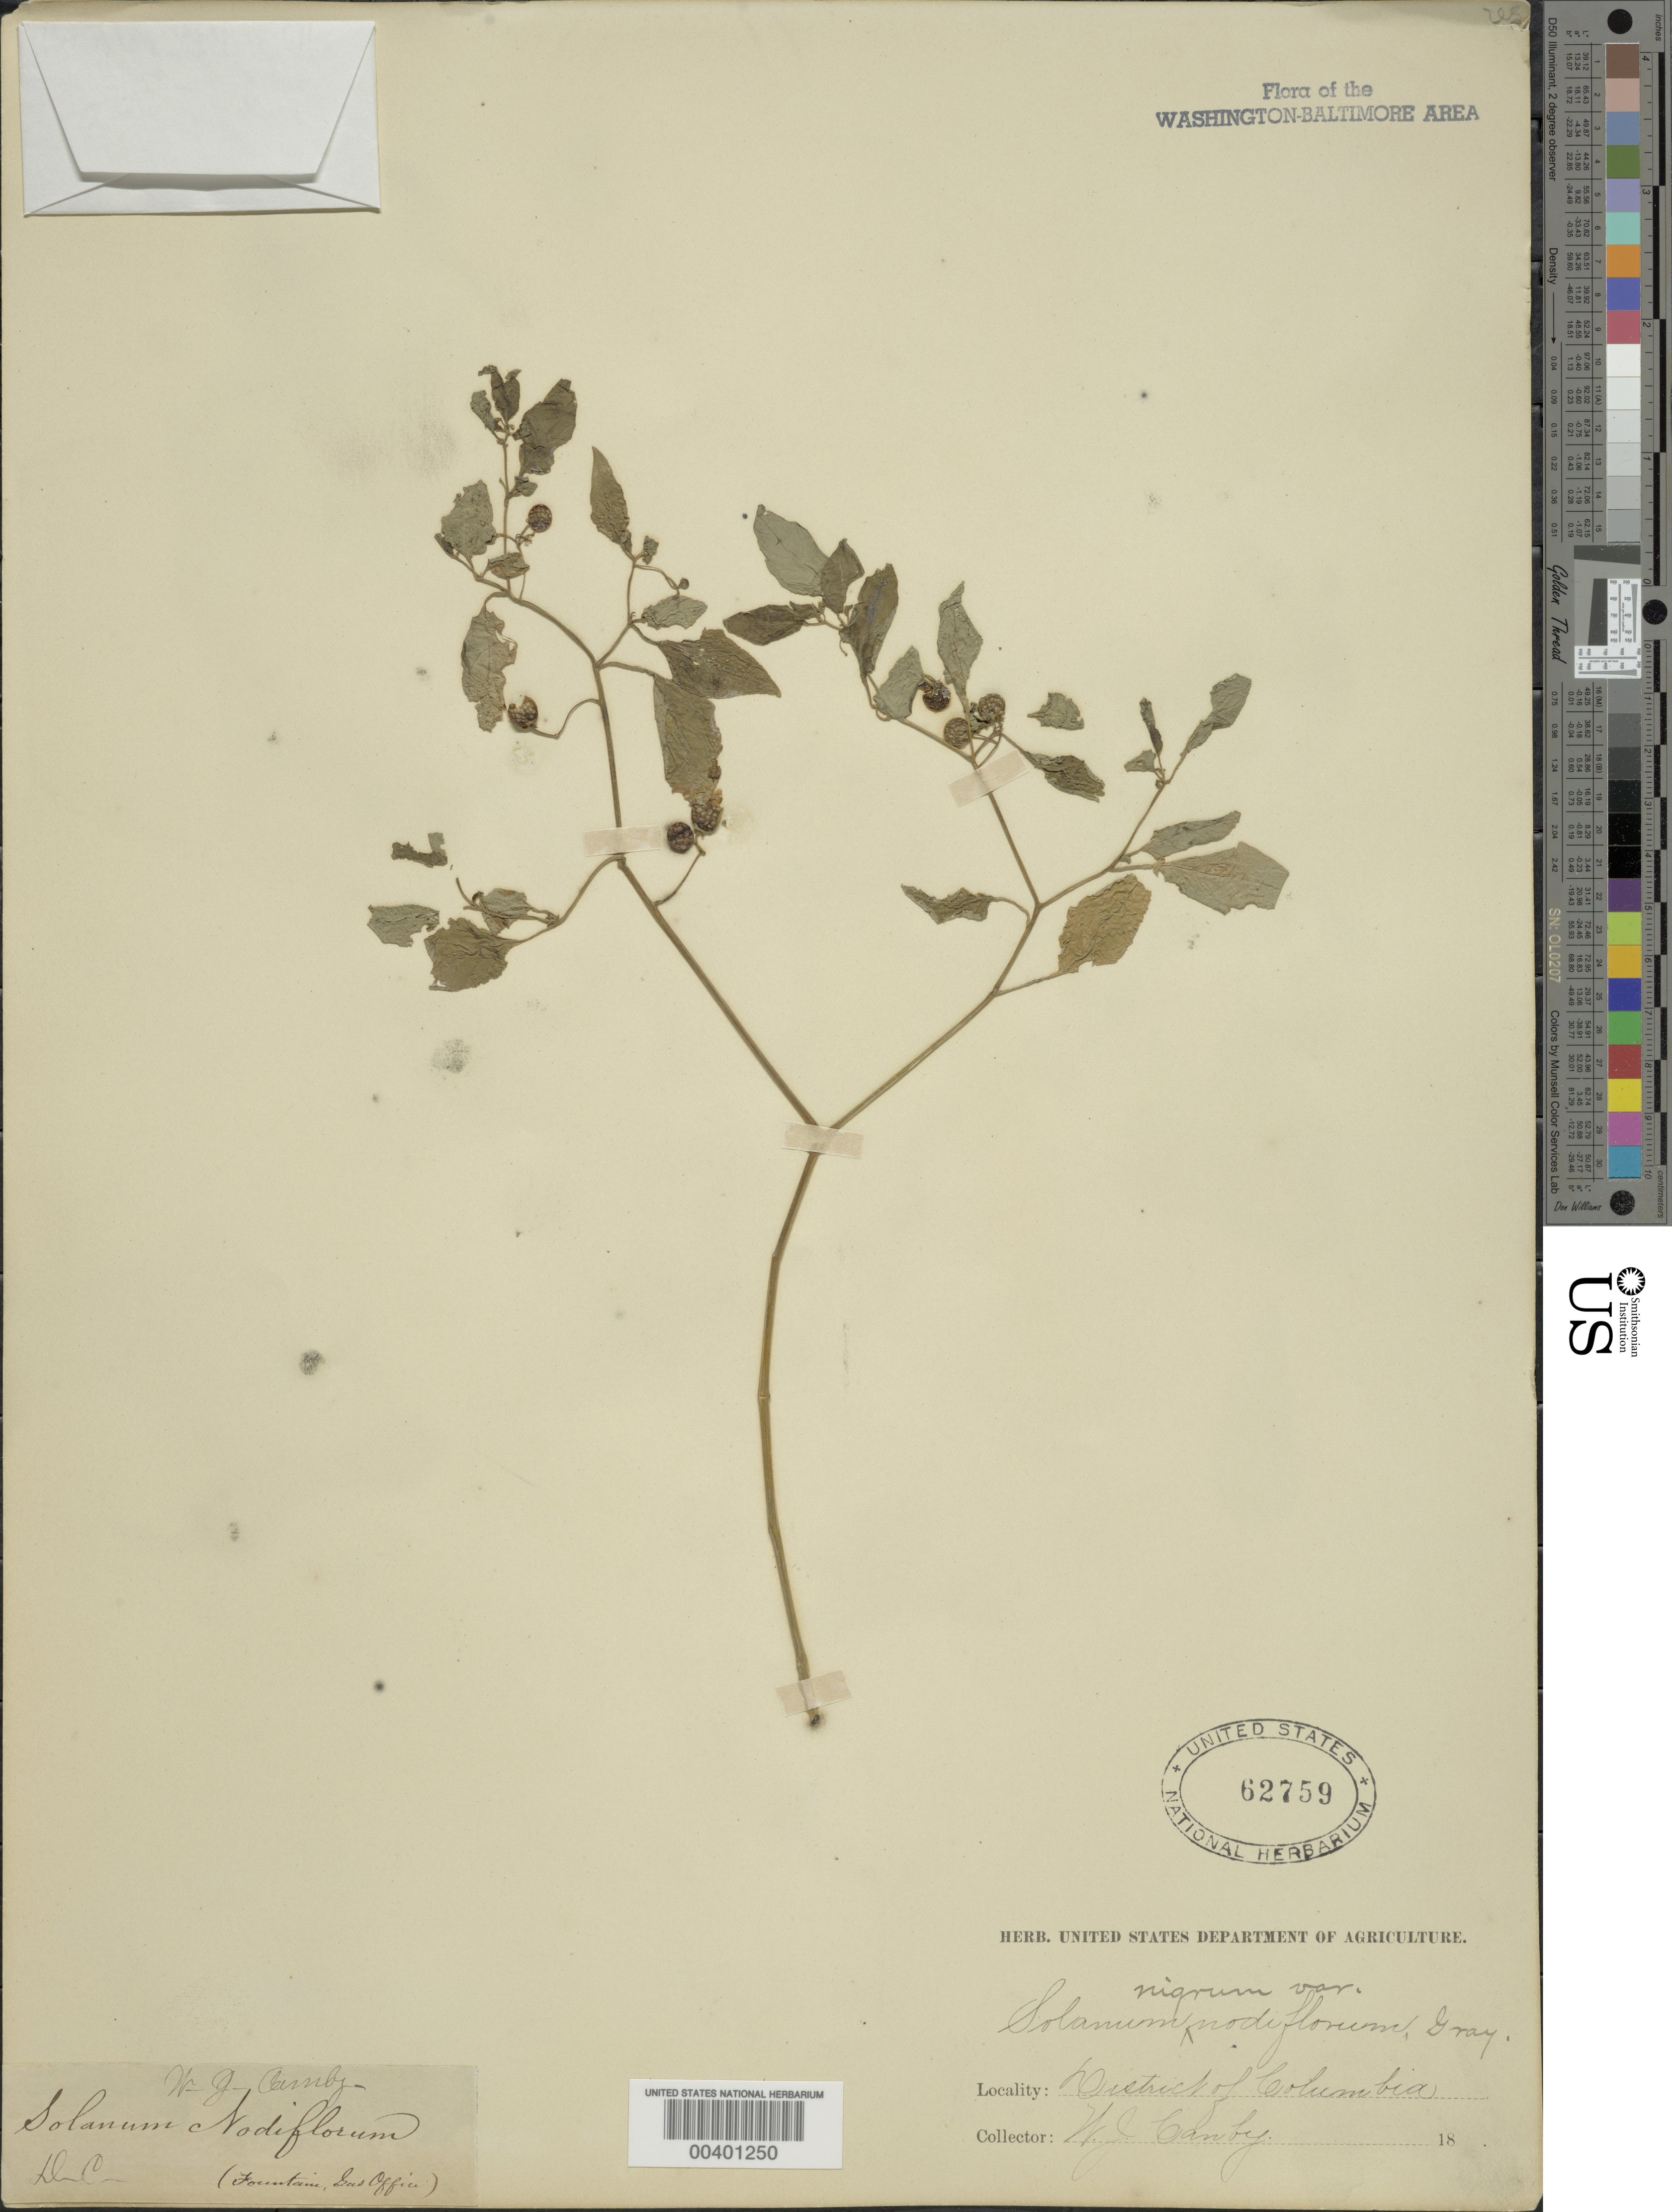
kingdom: Plantae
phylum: Tracheophyta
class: Magnoliopsida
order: Solanales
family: Solanaceae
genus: Solanum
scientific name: Solanum emulans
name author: Raf.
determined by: Knapp, S. D.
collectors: W. Camby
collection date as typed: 18--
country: United States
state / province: District of Columbia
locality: Washington, D.C.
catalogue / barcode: US 62759